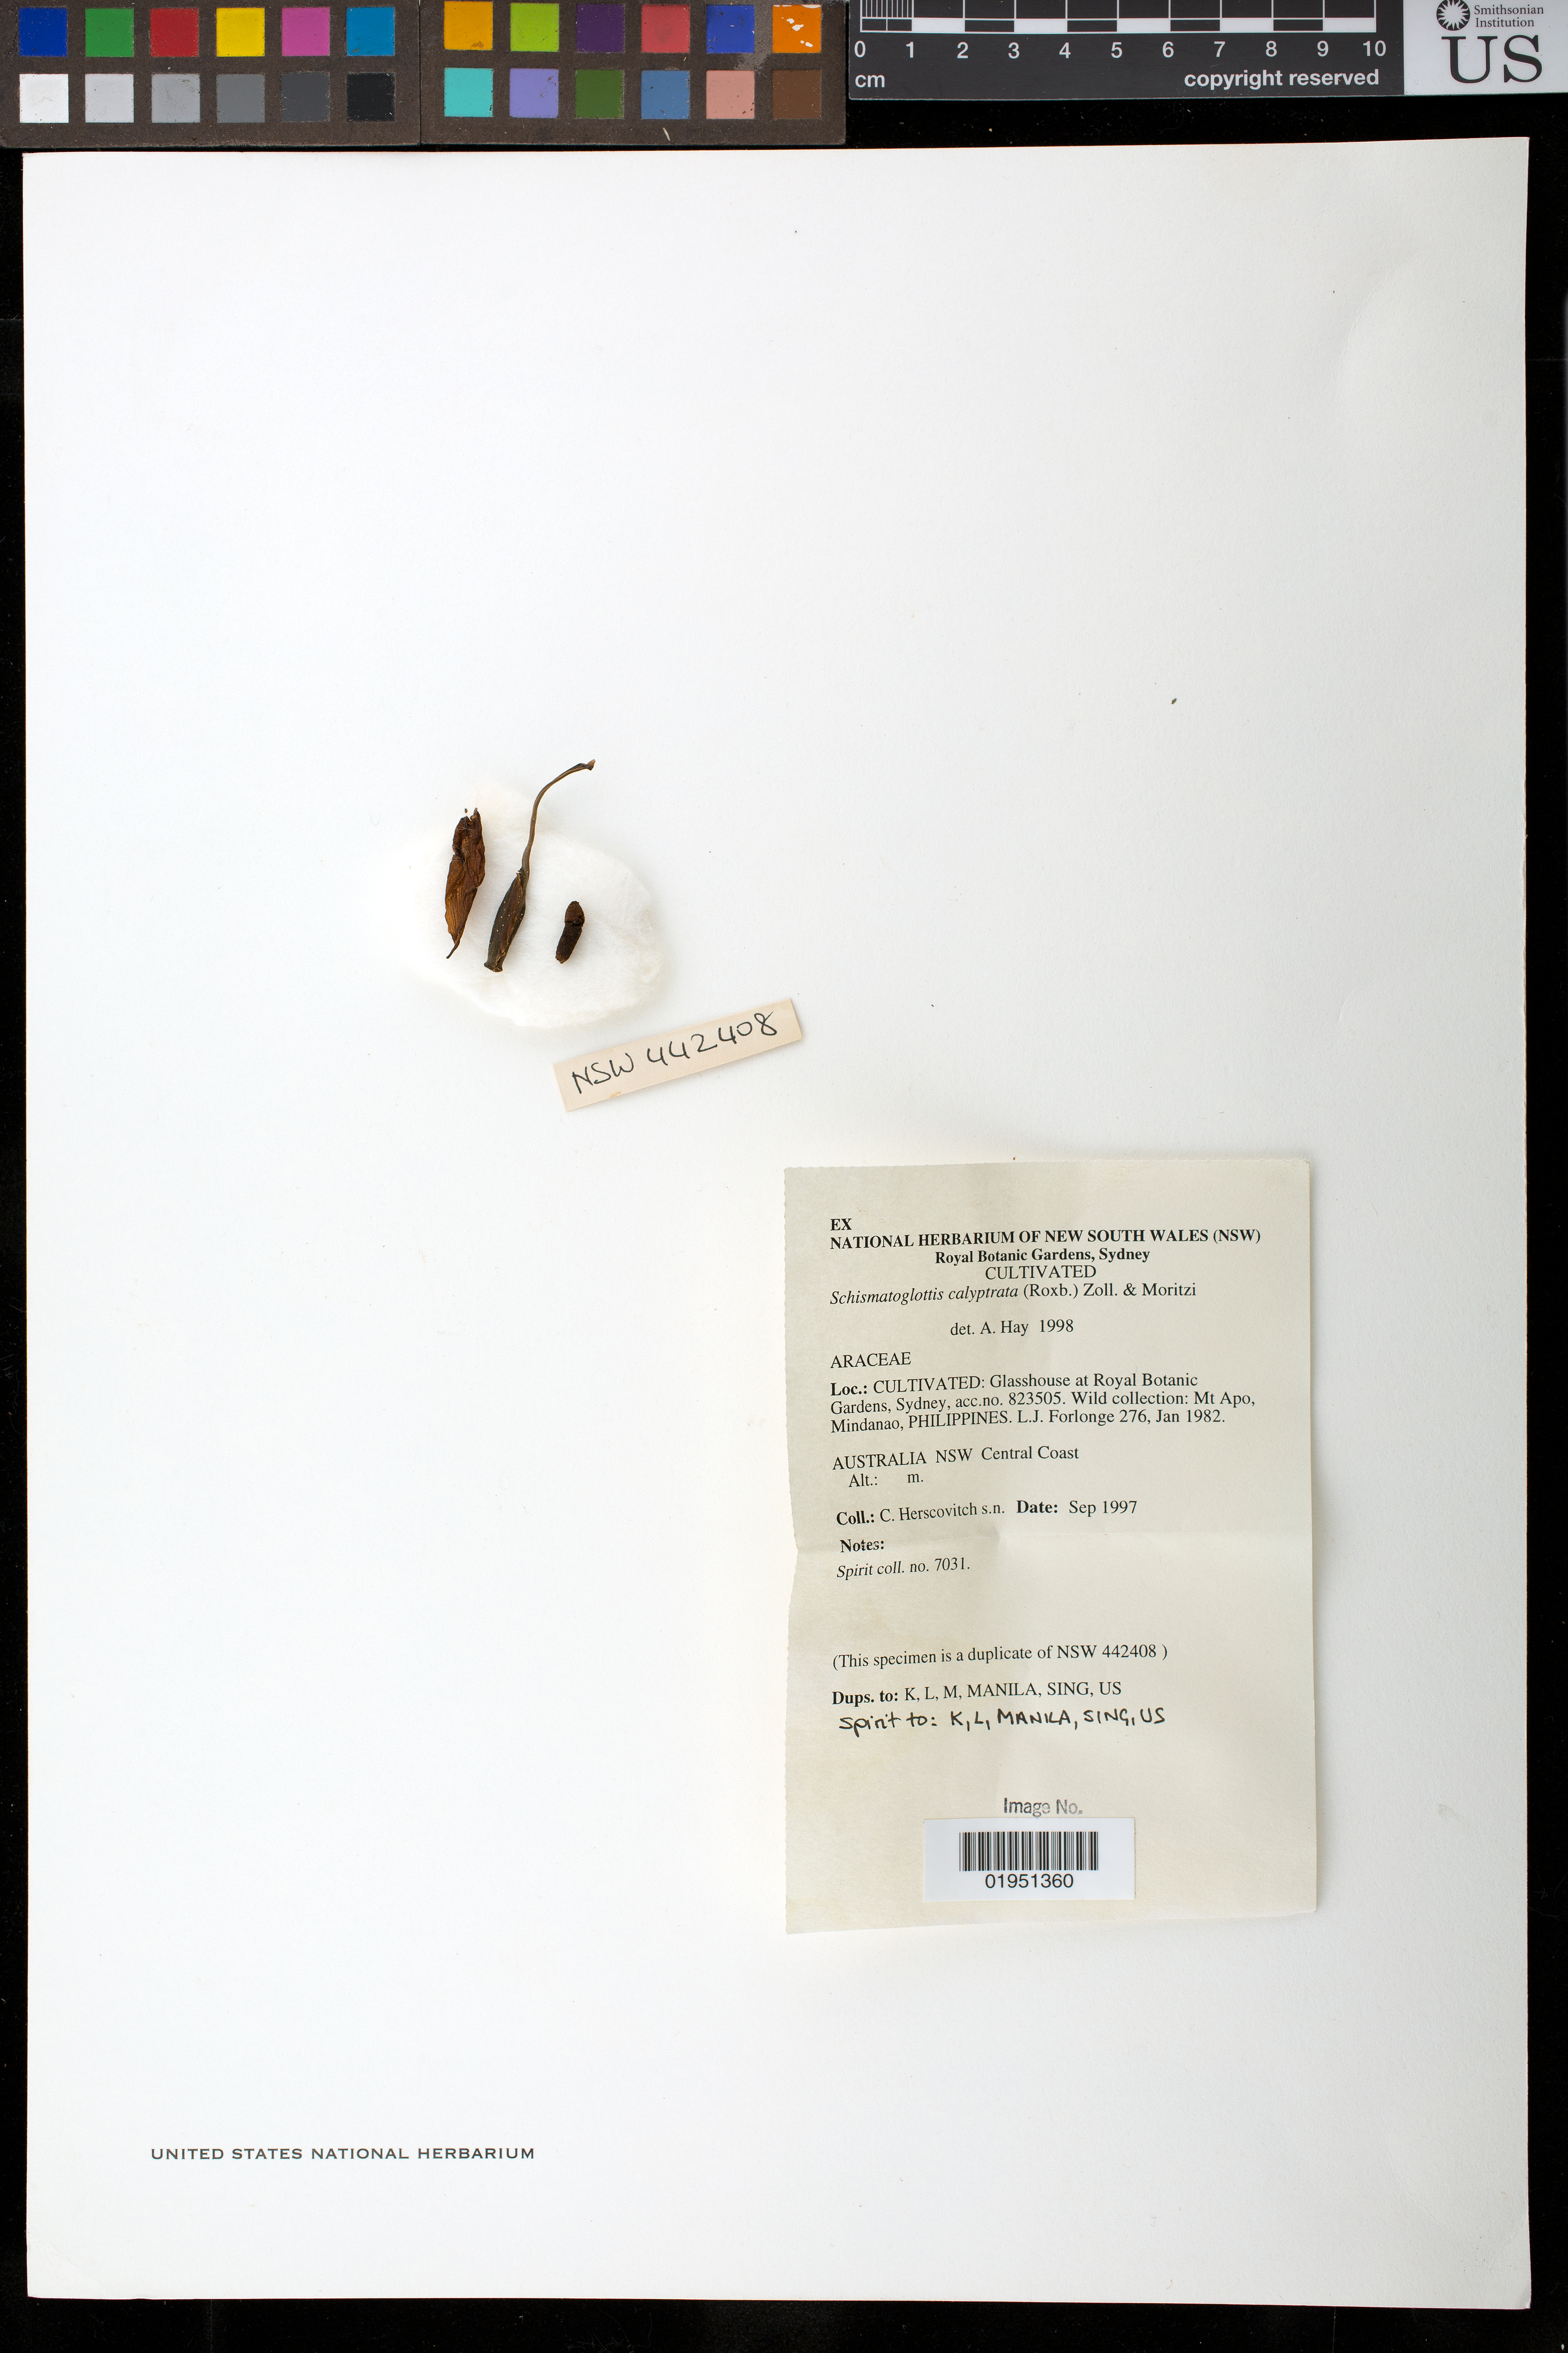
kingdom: Plantae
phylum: Tracheophyta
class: Liliopsida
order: Alismatales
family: Araceae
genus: Schismatoglottis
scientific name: Schismatoglottis calyptrata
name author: Zoll. & Moritzi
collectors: C. Herscovitch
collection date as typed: Sep 1997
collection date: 1997-09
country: Australia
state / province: New South Wales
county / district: Central Coast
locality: Cultivated. Glasshouse at Royal Botanic Gardens. Wild Collection: Mt. Apo, Mindanao, Philippines